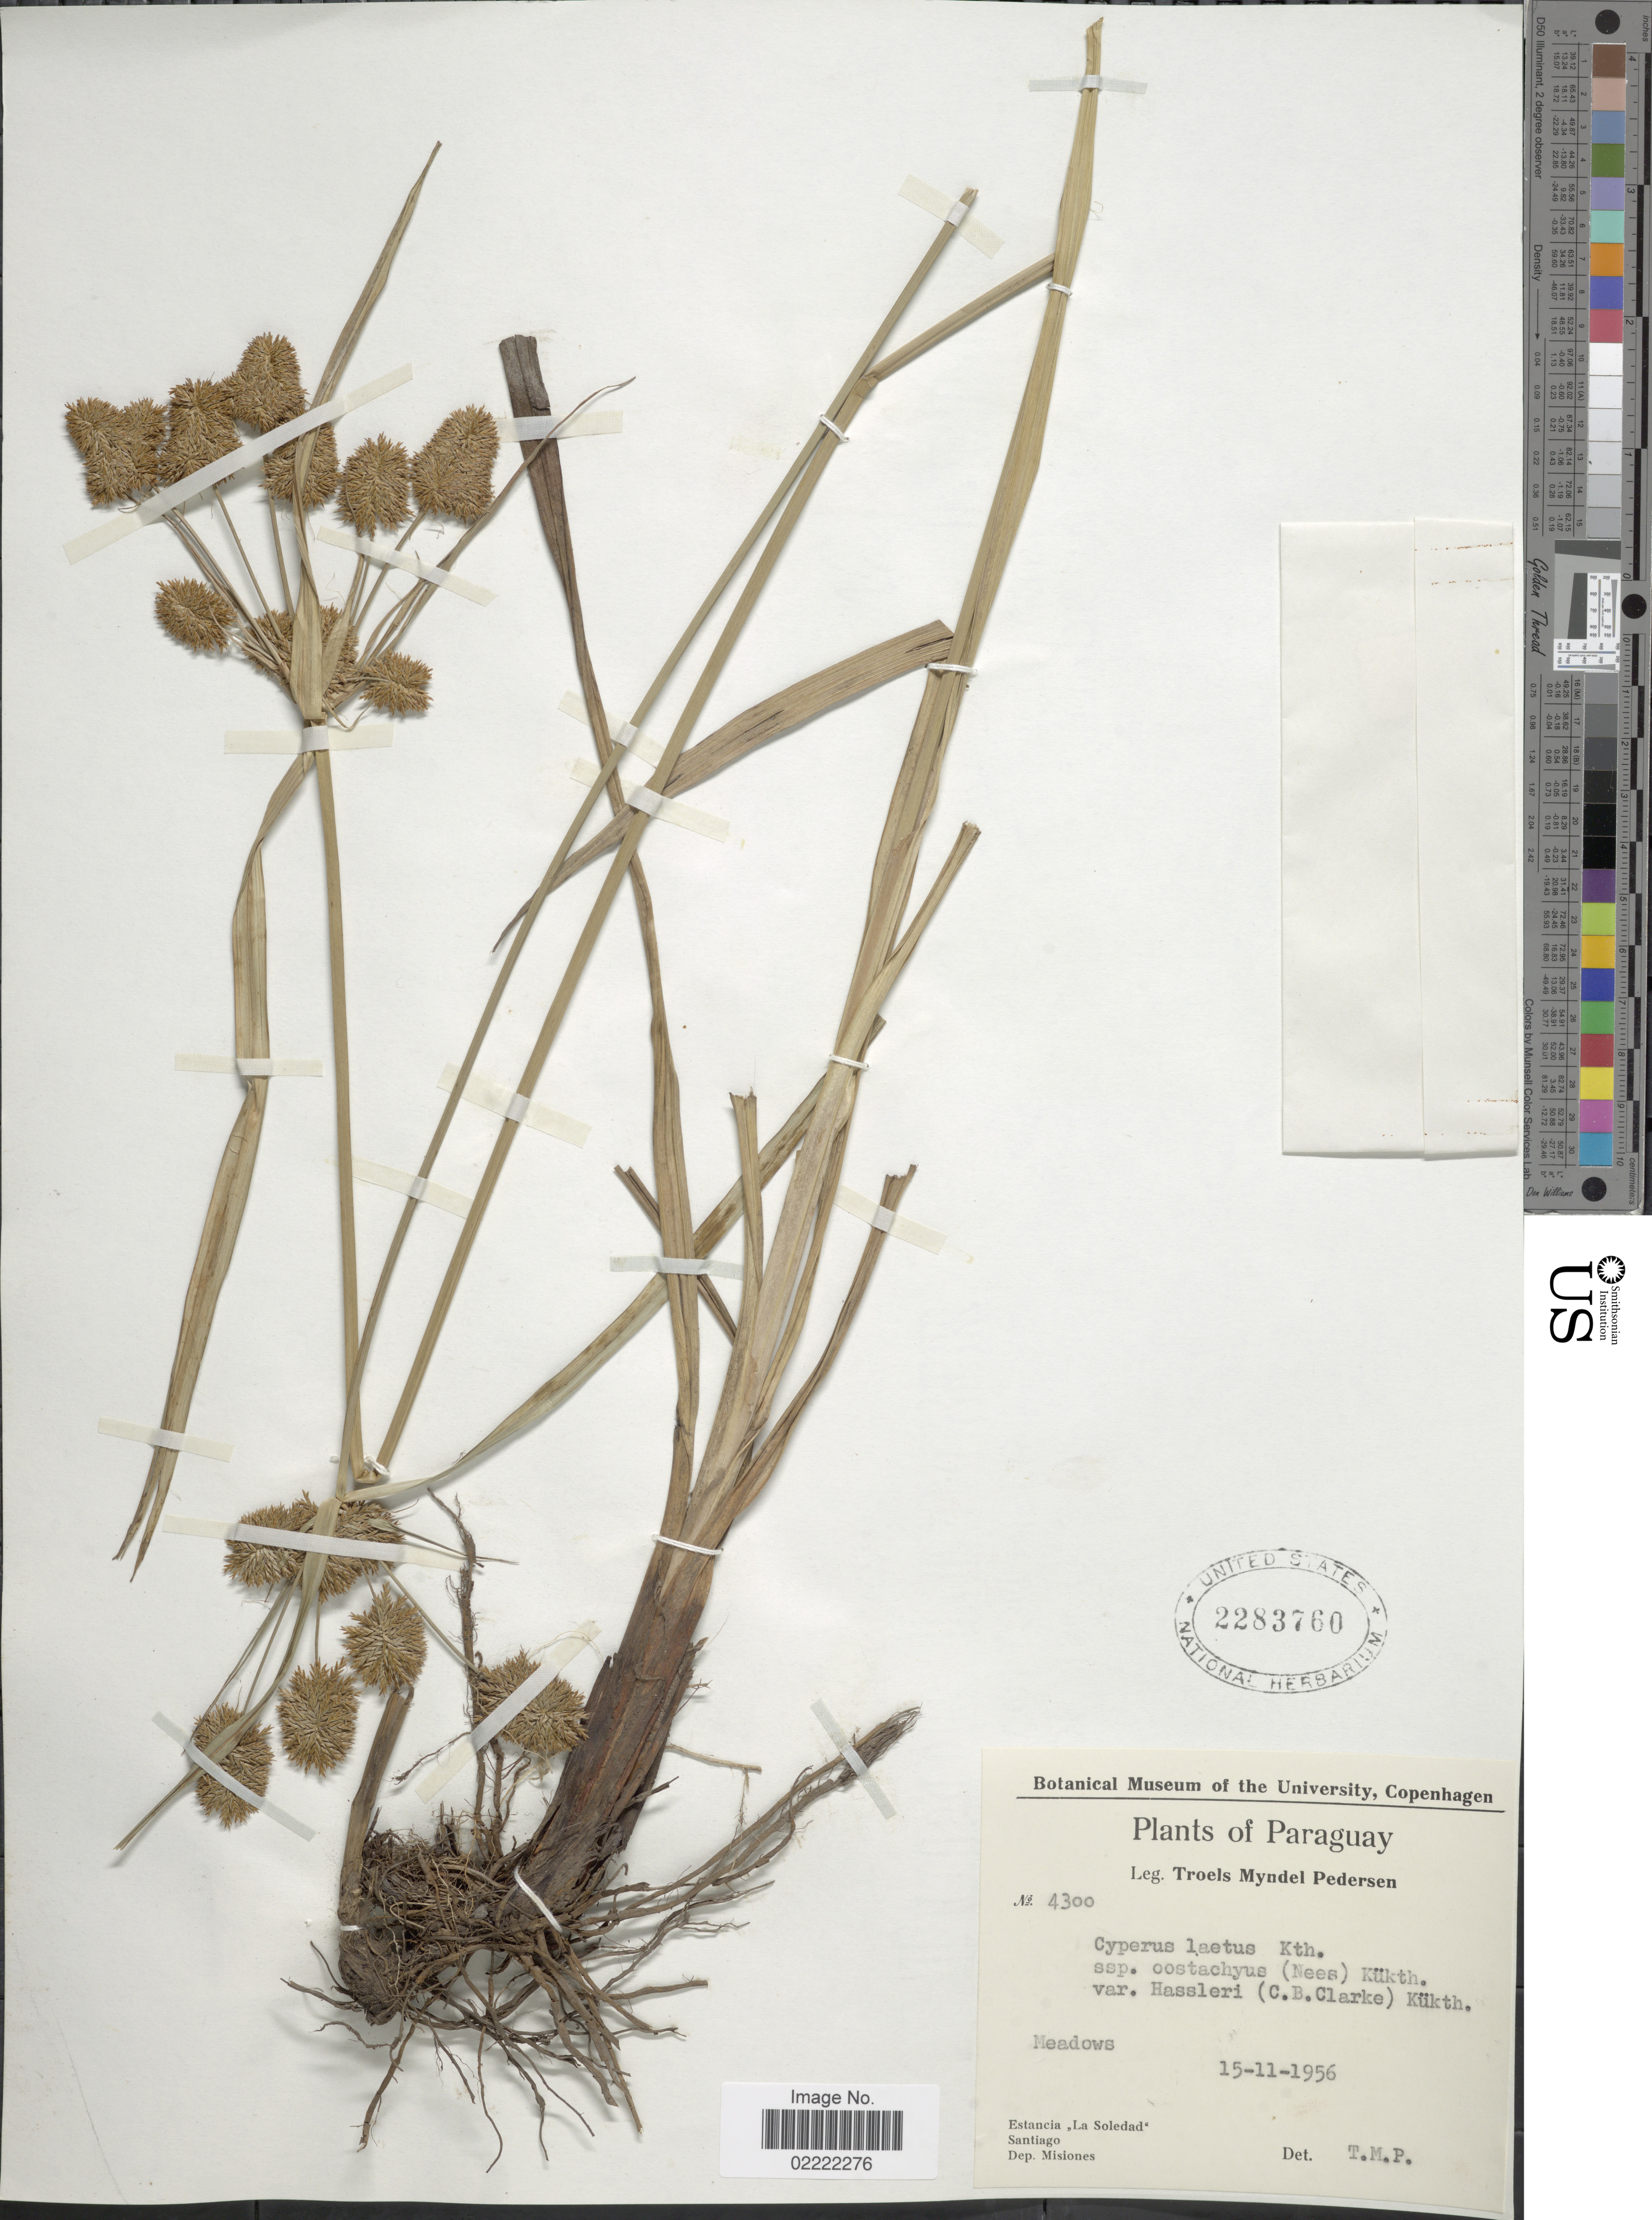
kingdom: Plantae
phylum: Tracheophyta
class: Liliopsida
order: Poales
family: Cyperaceae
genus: Cyperus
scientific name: Cyperus laetus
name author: J. Presl & C. Presl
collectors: T. Pederson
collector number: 4300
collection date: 1956-11-15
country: Paraguay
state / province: Misiones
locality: Estancia La Soledad. Santiago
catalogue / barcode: US 2283760